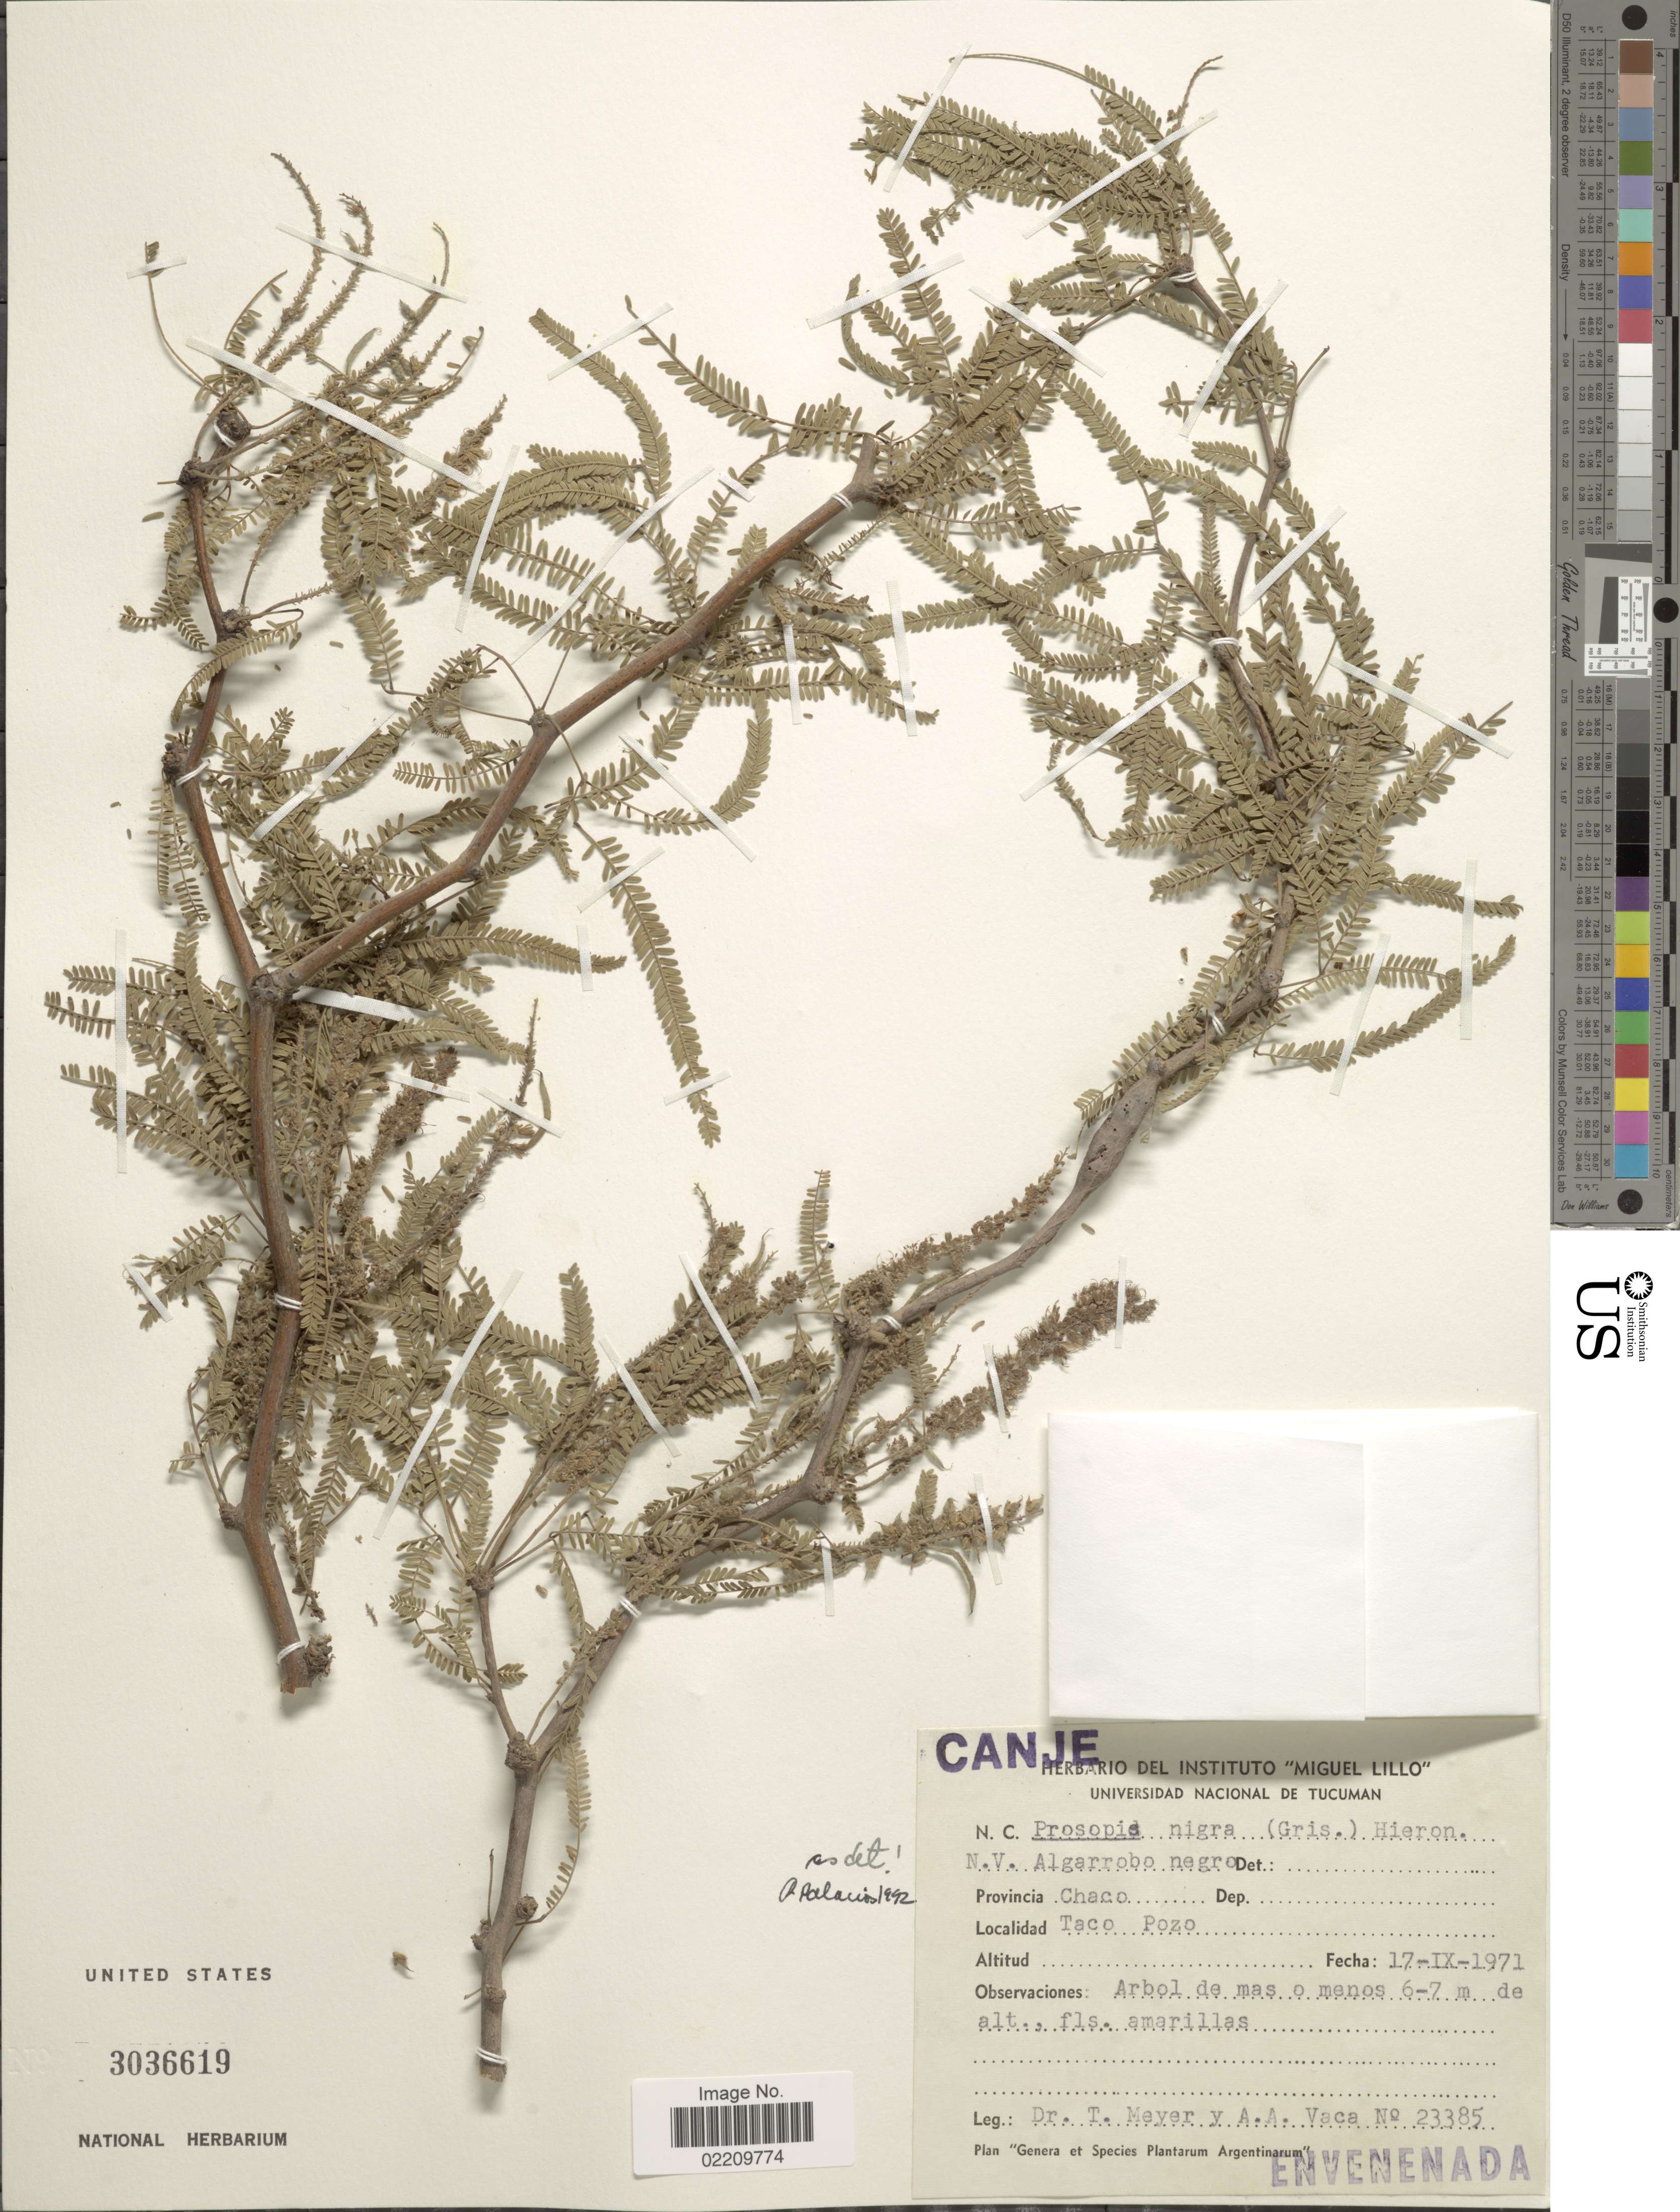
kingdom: Plantae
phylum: Tracheophyta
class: Magnoliopsida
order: Fabales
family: Fabaceae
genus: Neltuma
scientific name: Neltuma nigra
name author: (Griseb.) C. E. Hughes & G.P. Lewis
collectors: T. Meyer & A. Vaca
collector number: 23385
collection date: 1971-09-17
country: Argentina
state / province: Chaco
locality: Provincia Chaco. Taco Pozo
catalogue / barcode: US 3036619